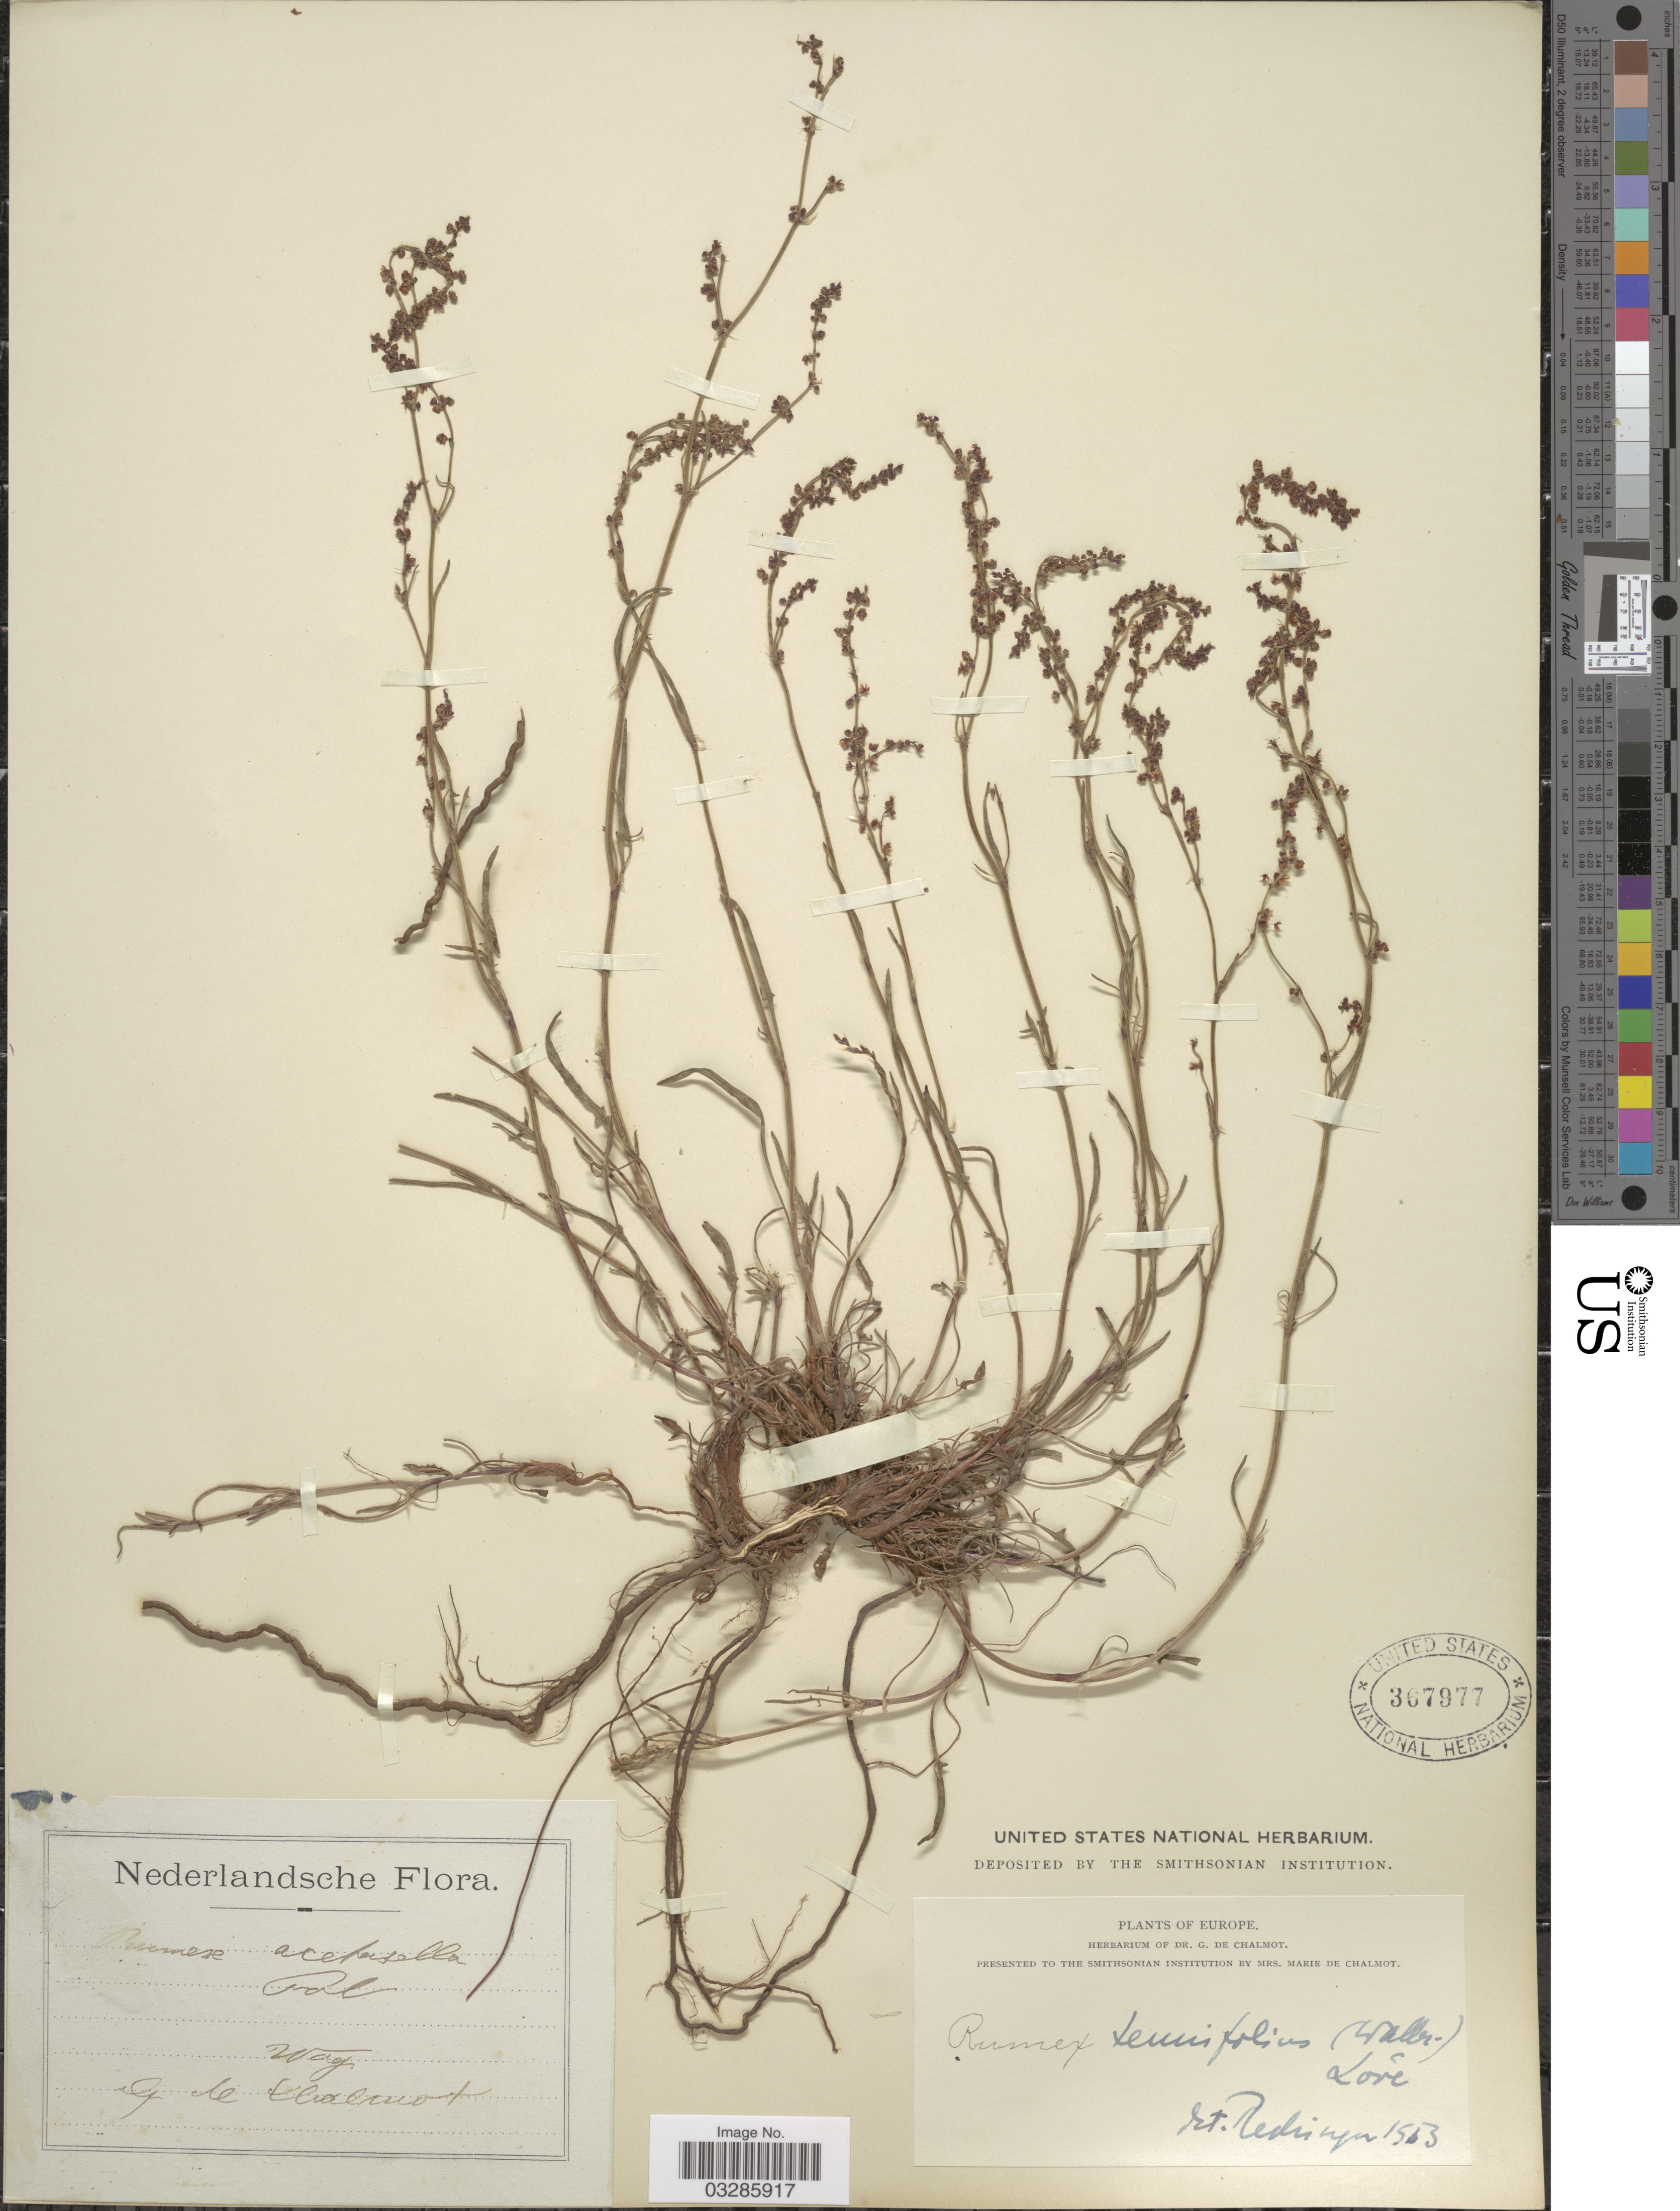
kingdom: Plantae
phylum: Tracheophyta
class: Magnoliopsida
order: Caryophyllales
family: Polygonaceae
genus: Rumex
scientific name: Rumex tenuifolius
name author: (Wallr.) Á. Löve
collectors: G. de Chalmot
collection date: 1913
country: Netherlands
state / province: Gelderland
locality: Wag.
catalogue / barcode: US 367977